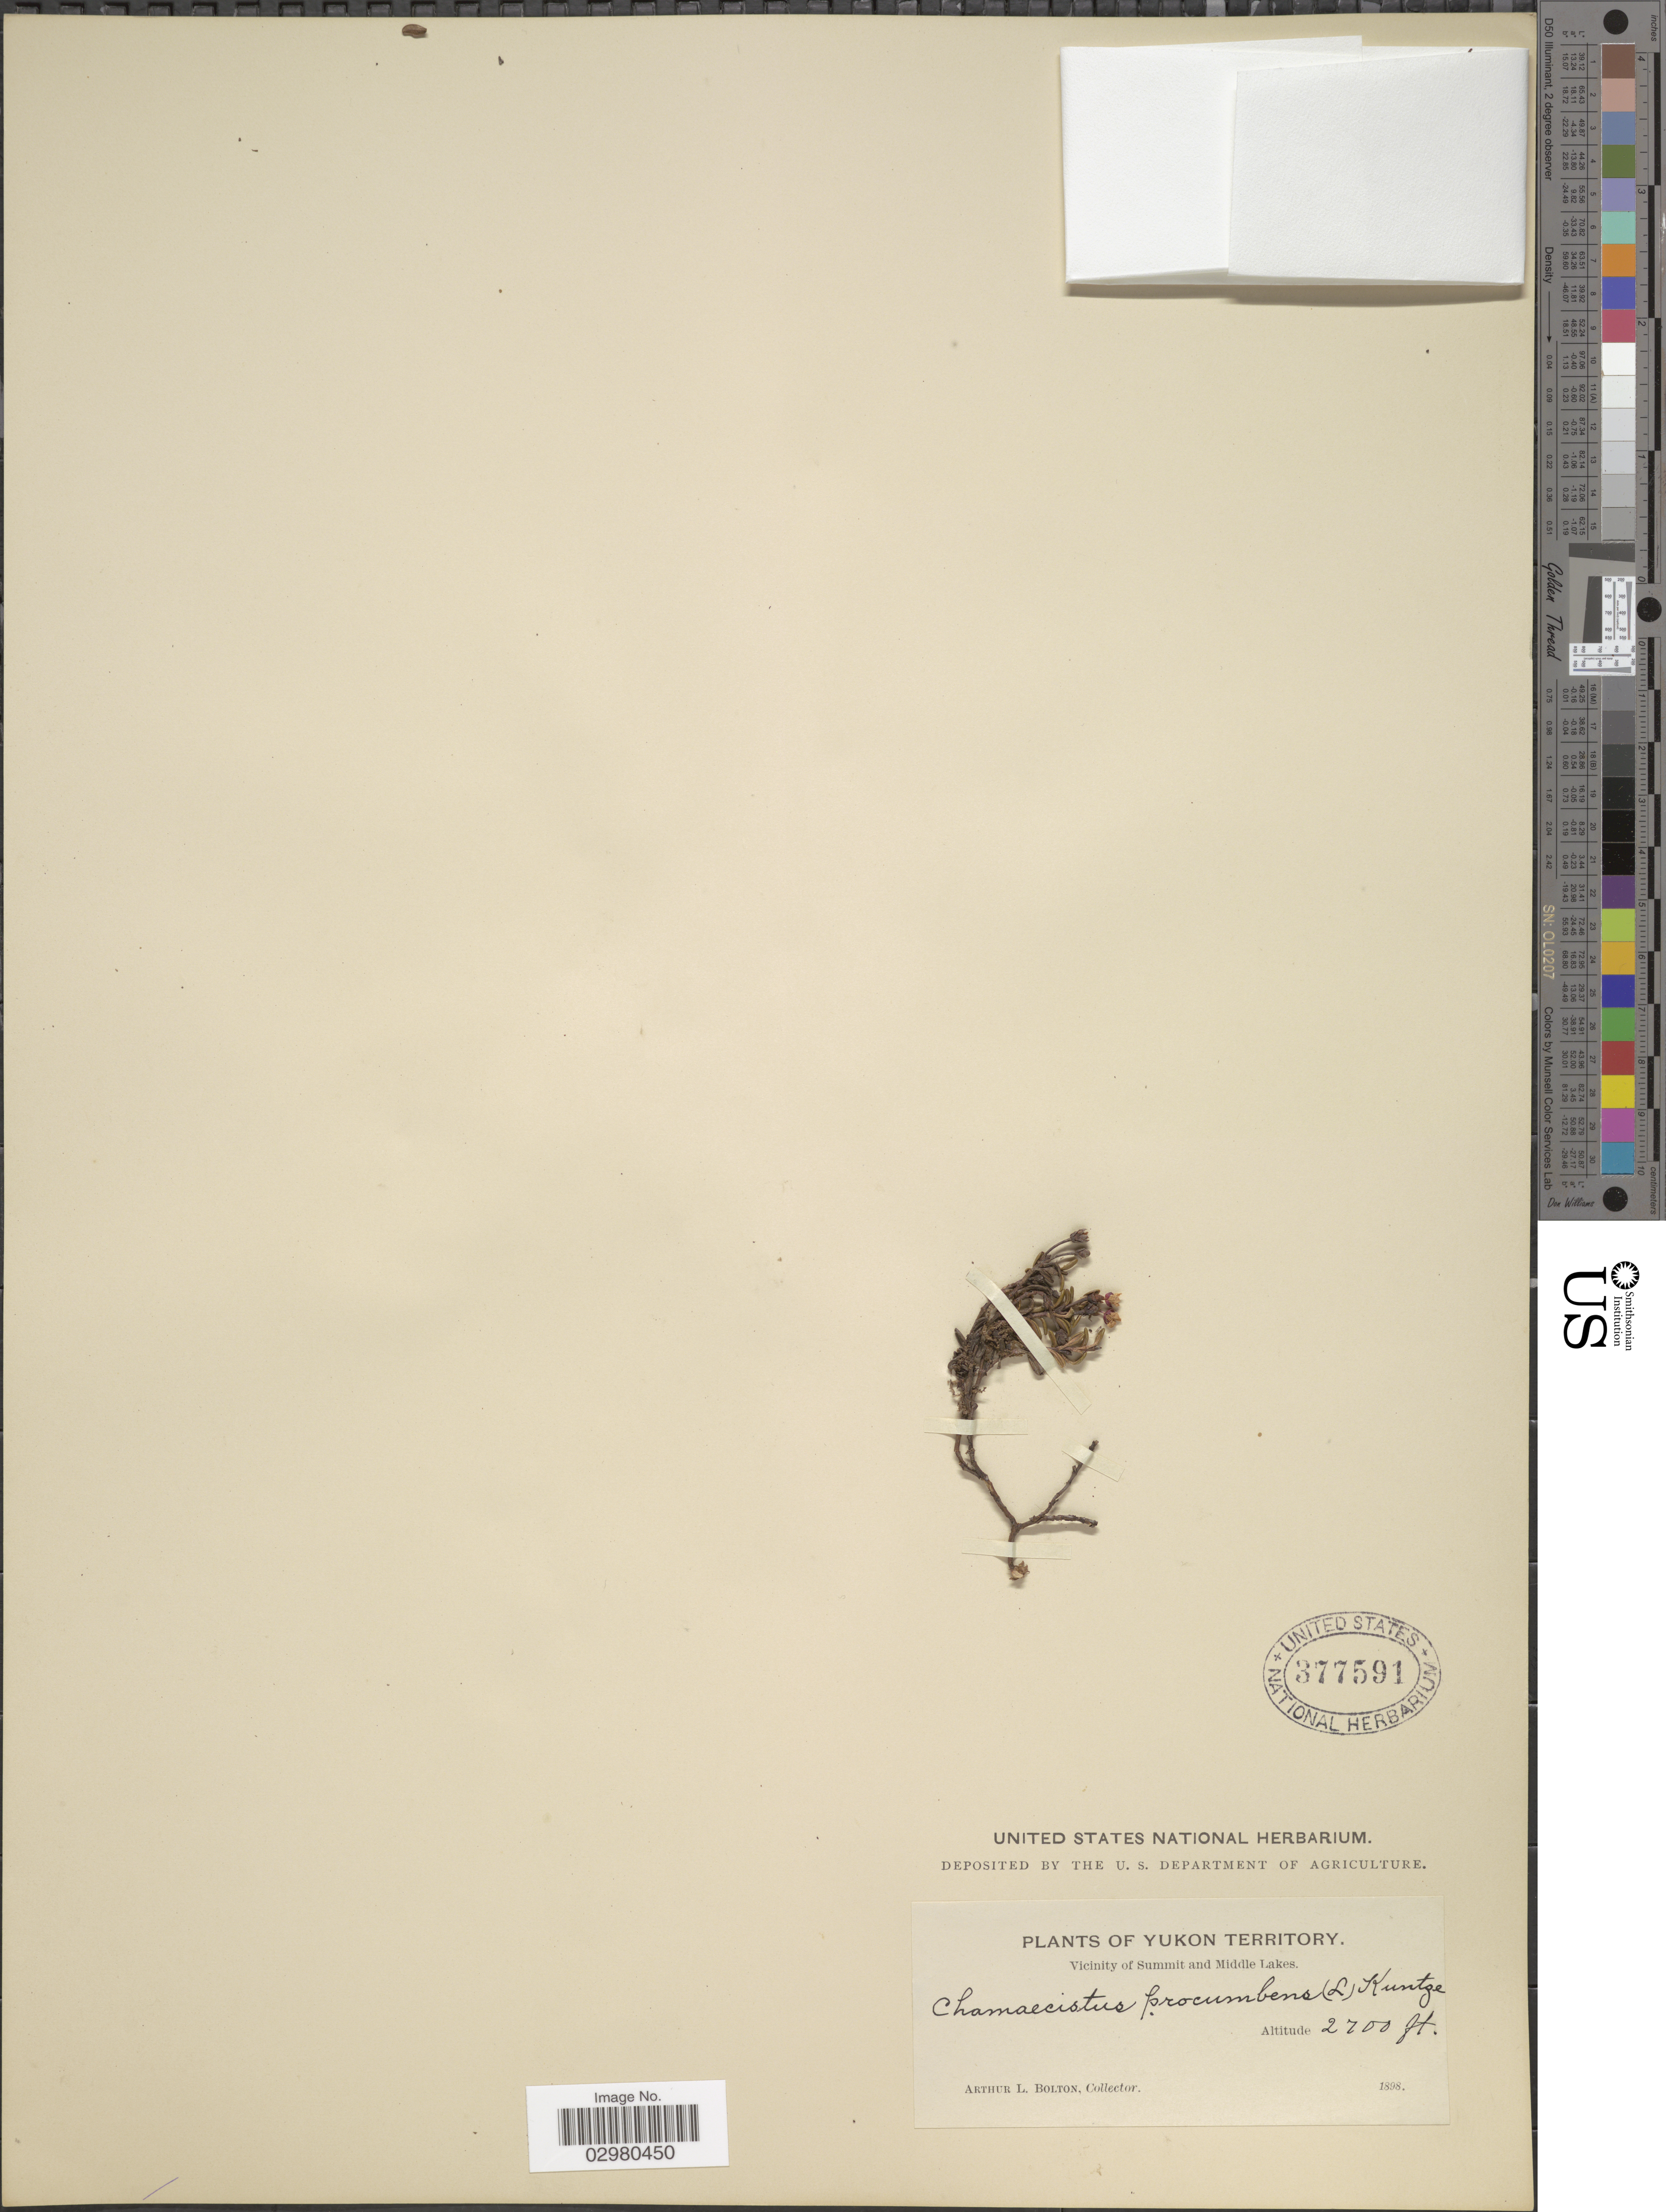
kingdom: Plantae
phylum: Tracheophyta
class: Magnoliopsida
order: Ericales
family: Ericaceae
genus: Loiseleuria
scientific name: Loiseleuria procumbens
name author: (L.) Desv.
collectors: A. Bolton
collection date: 1898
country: Canada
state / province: Yukon Territory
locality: Vicinity of Summit and Middle Lakes.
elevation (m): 823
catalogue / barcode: US 377591